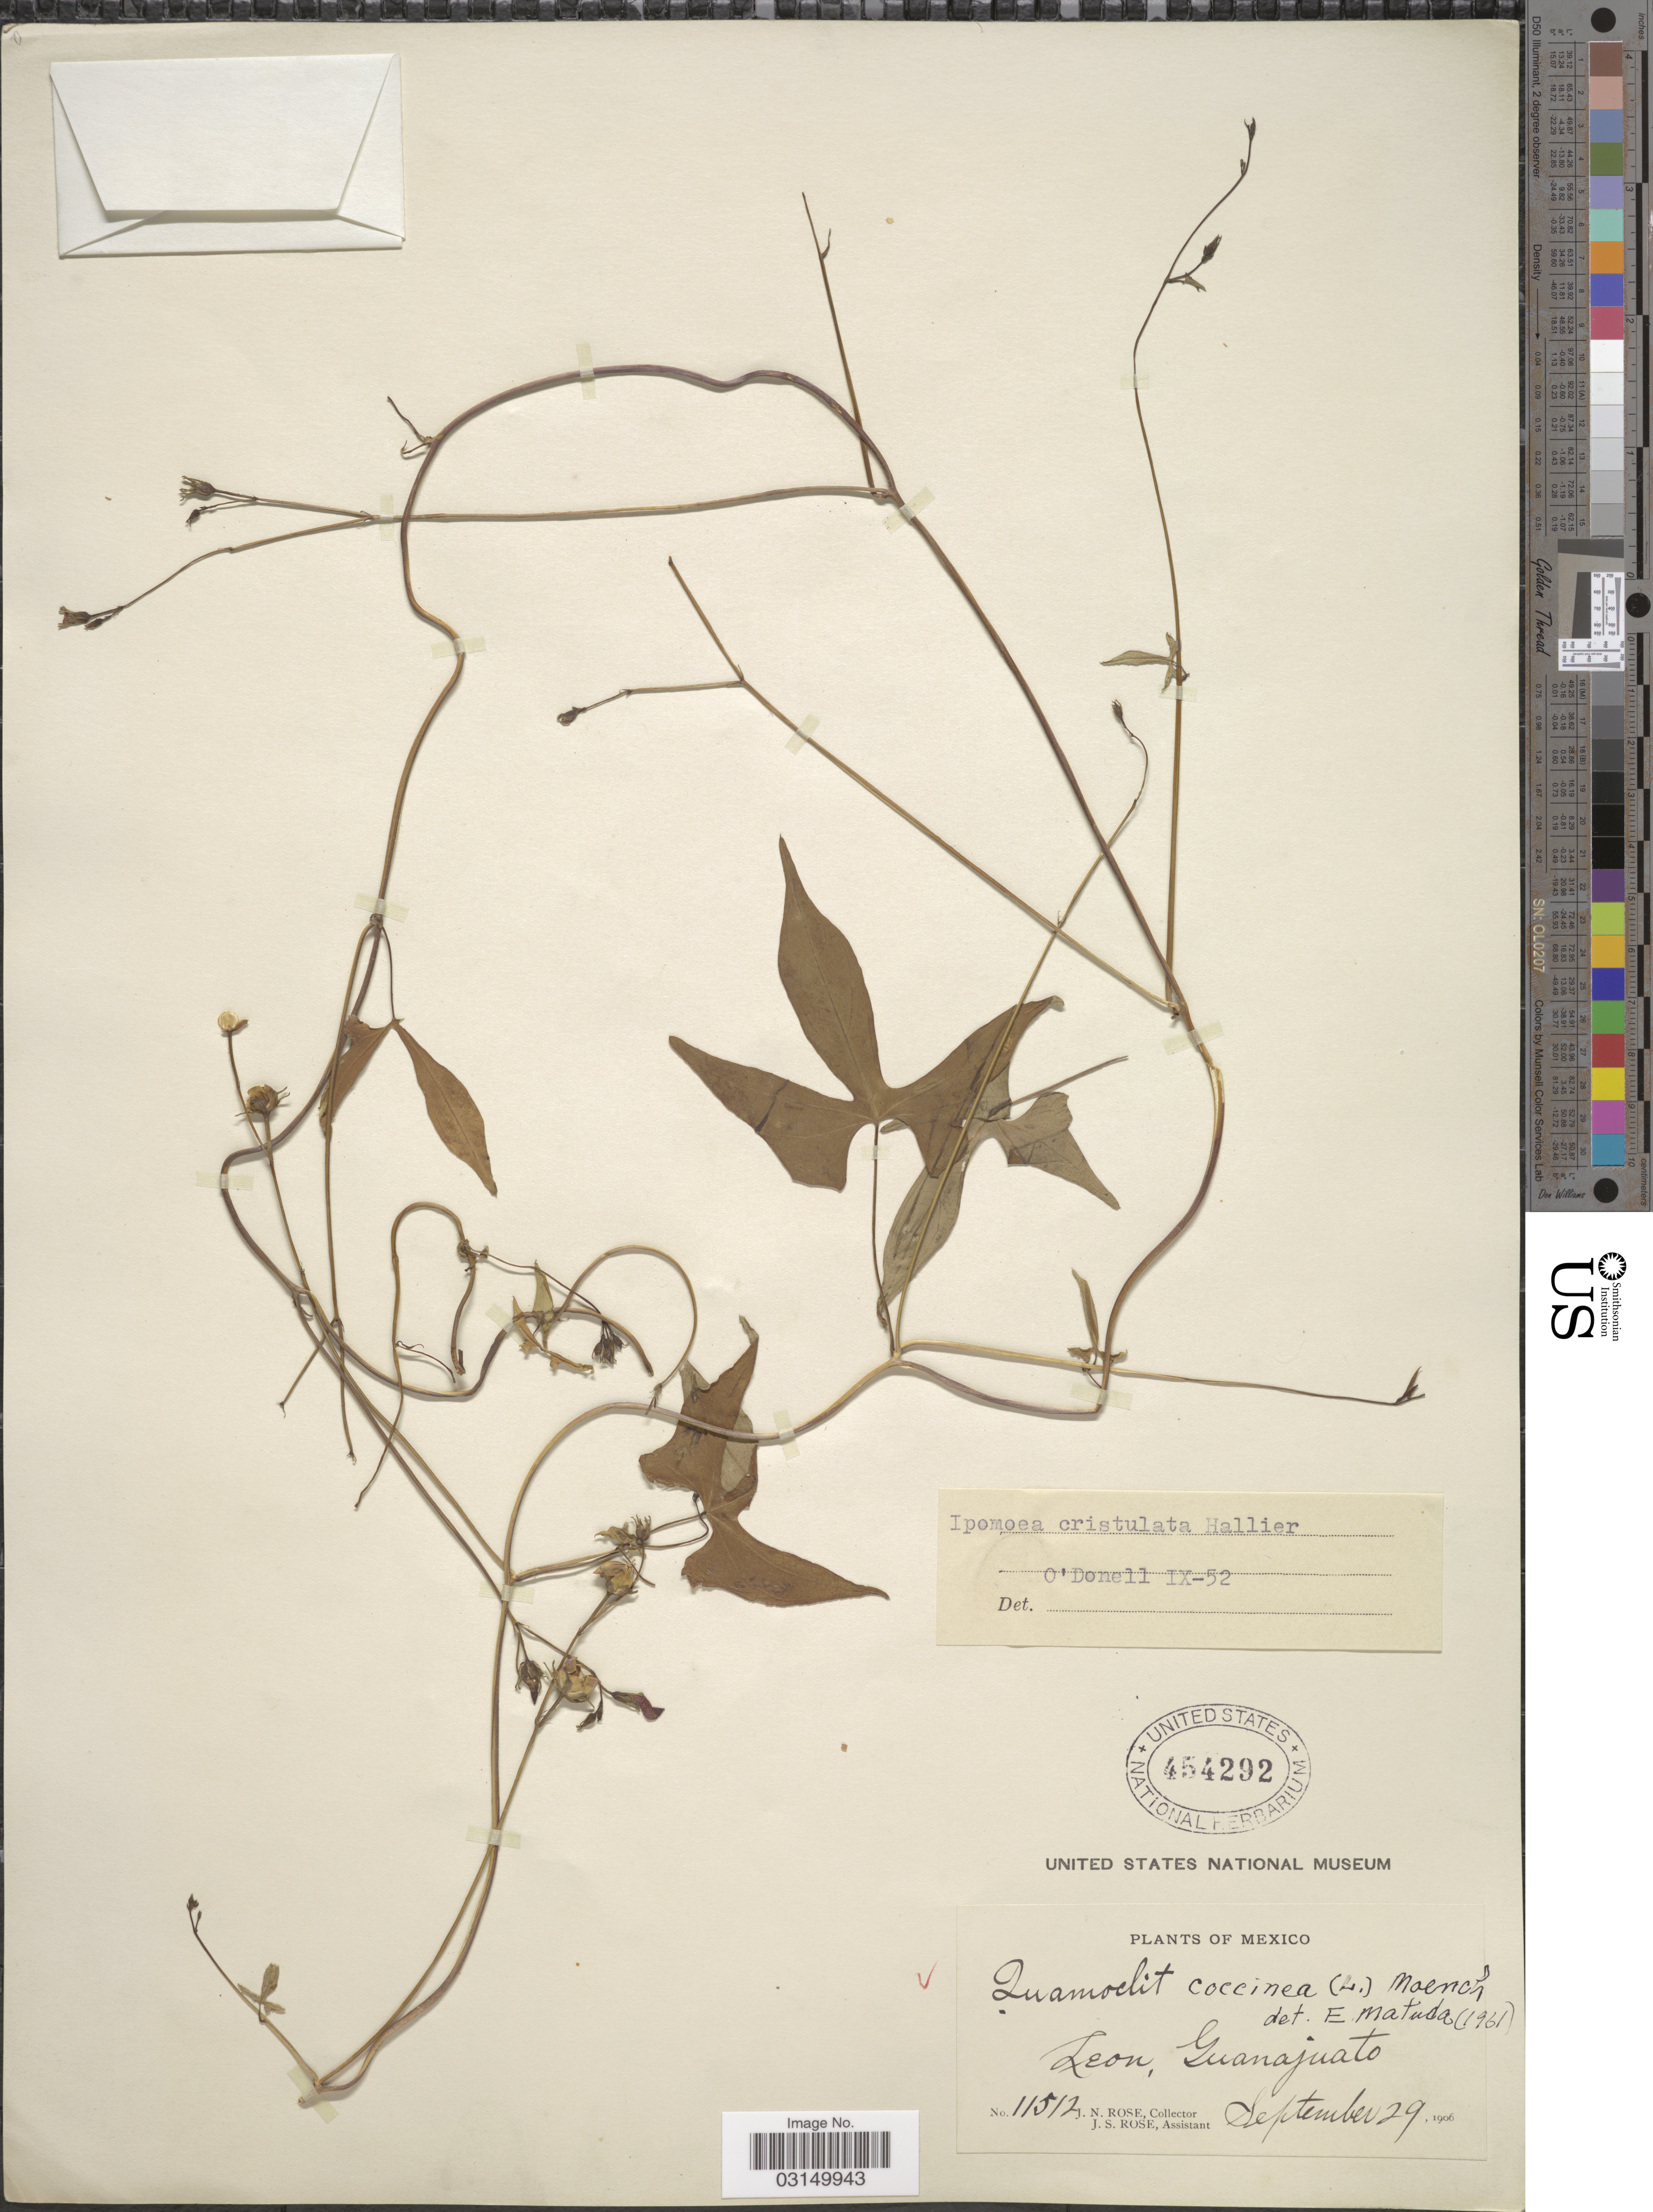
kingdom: Plantae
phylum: Tracheophyta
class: Magnoliopsida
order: Solanales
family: Convolvulaceae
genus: Ipomoea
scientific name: Ipomoea cristulata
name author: Hallier f.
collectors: J. N. Rose & J. S. Rose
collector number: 11512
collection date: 1906-09-29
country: Mexico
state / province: Guanajuato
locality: Leon.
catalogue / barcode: US 454292